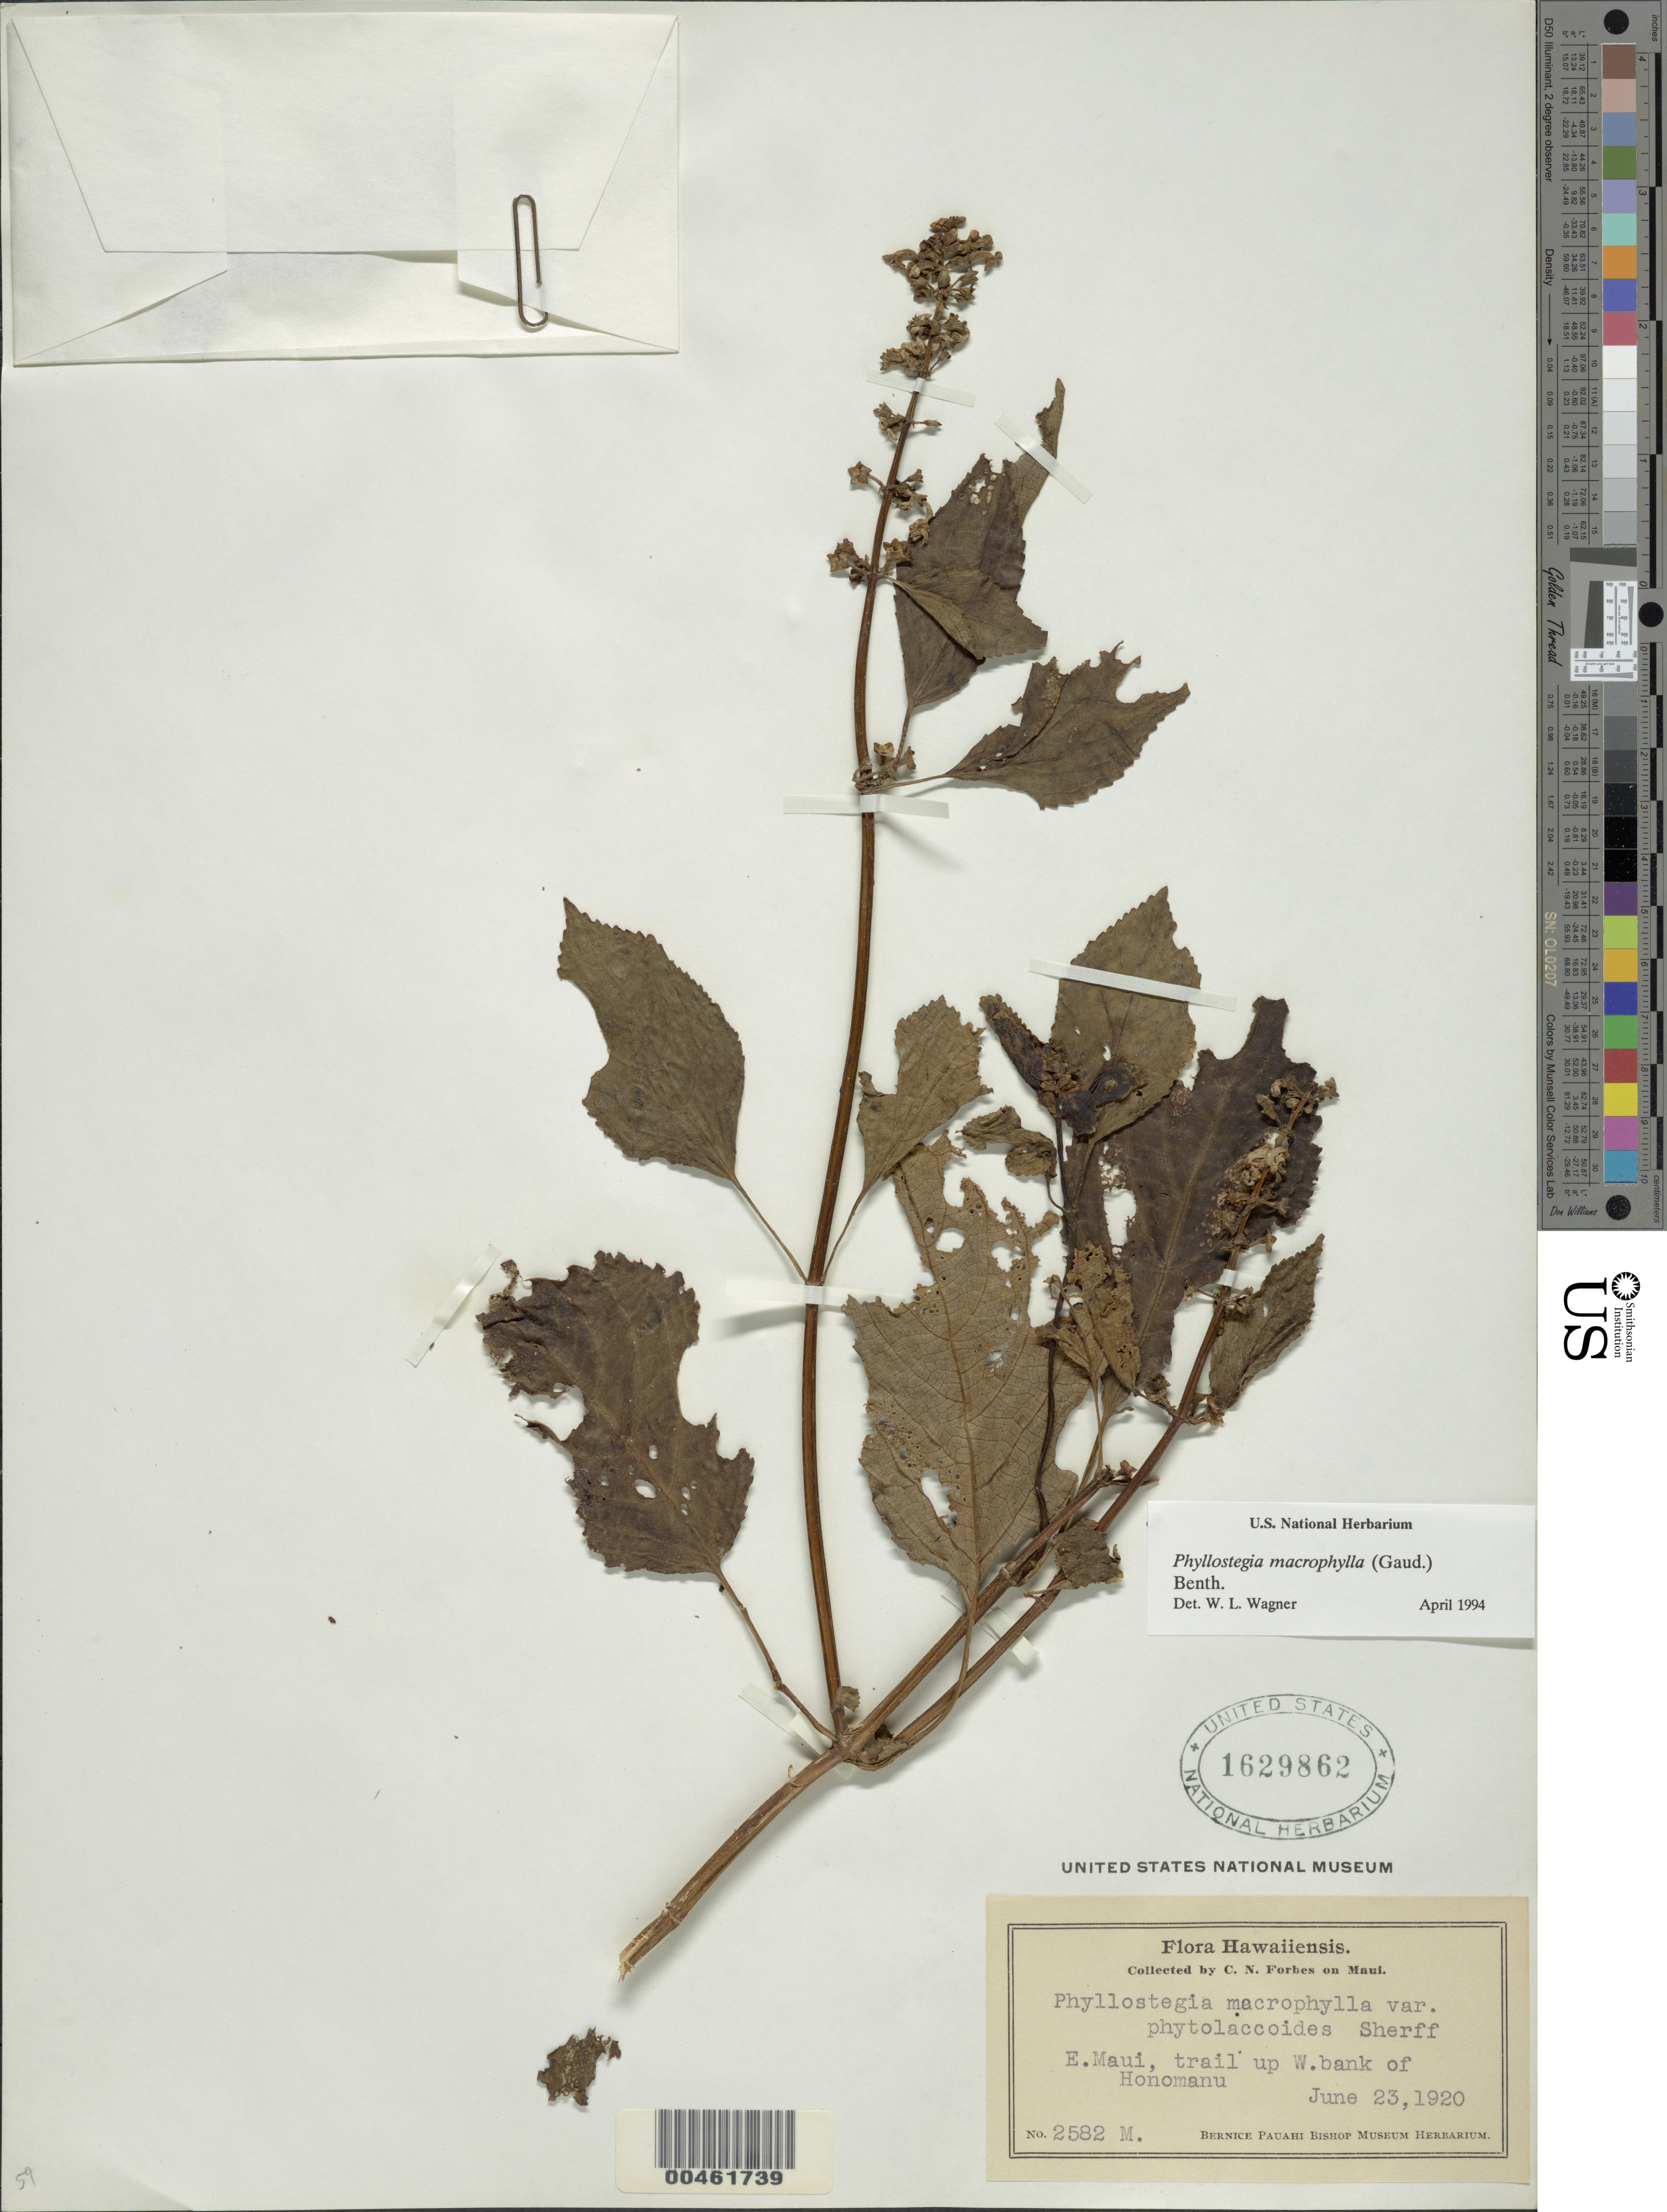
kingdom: Plantae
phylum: Tracheophyta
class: Magnoliopsida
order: Lamiales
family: Lamiaceae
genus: Phyllostegia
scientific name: Phyllostegia macrophylla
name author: (Gaudich.) Benth.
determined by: Fosberg, F. R.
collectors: C. N. Forbes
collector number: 2582.M.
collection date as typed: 23 Jun 1920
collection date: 1920-06-23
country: United States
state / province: Hawaii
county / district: Maui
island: Maui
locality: E Maui, trail up W bank of Honomanu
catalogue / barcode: US 1629862